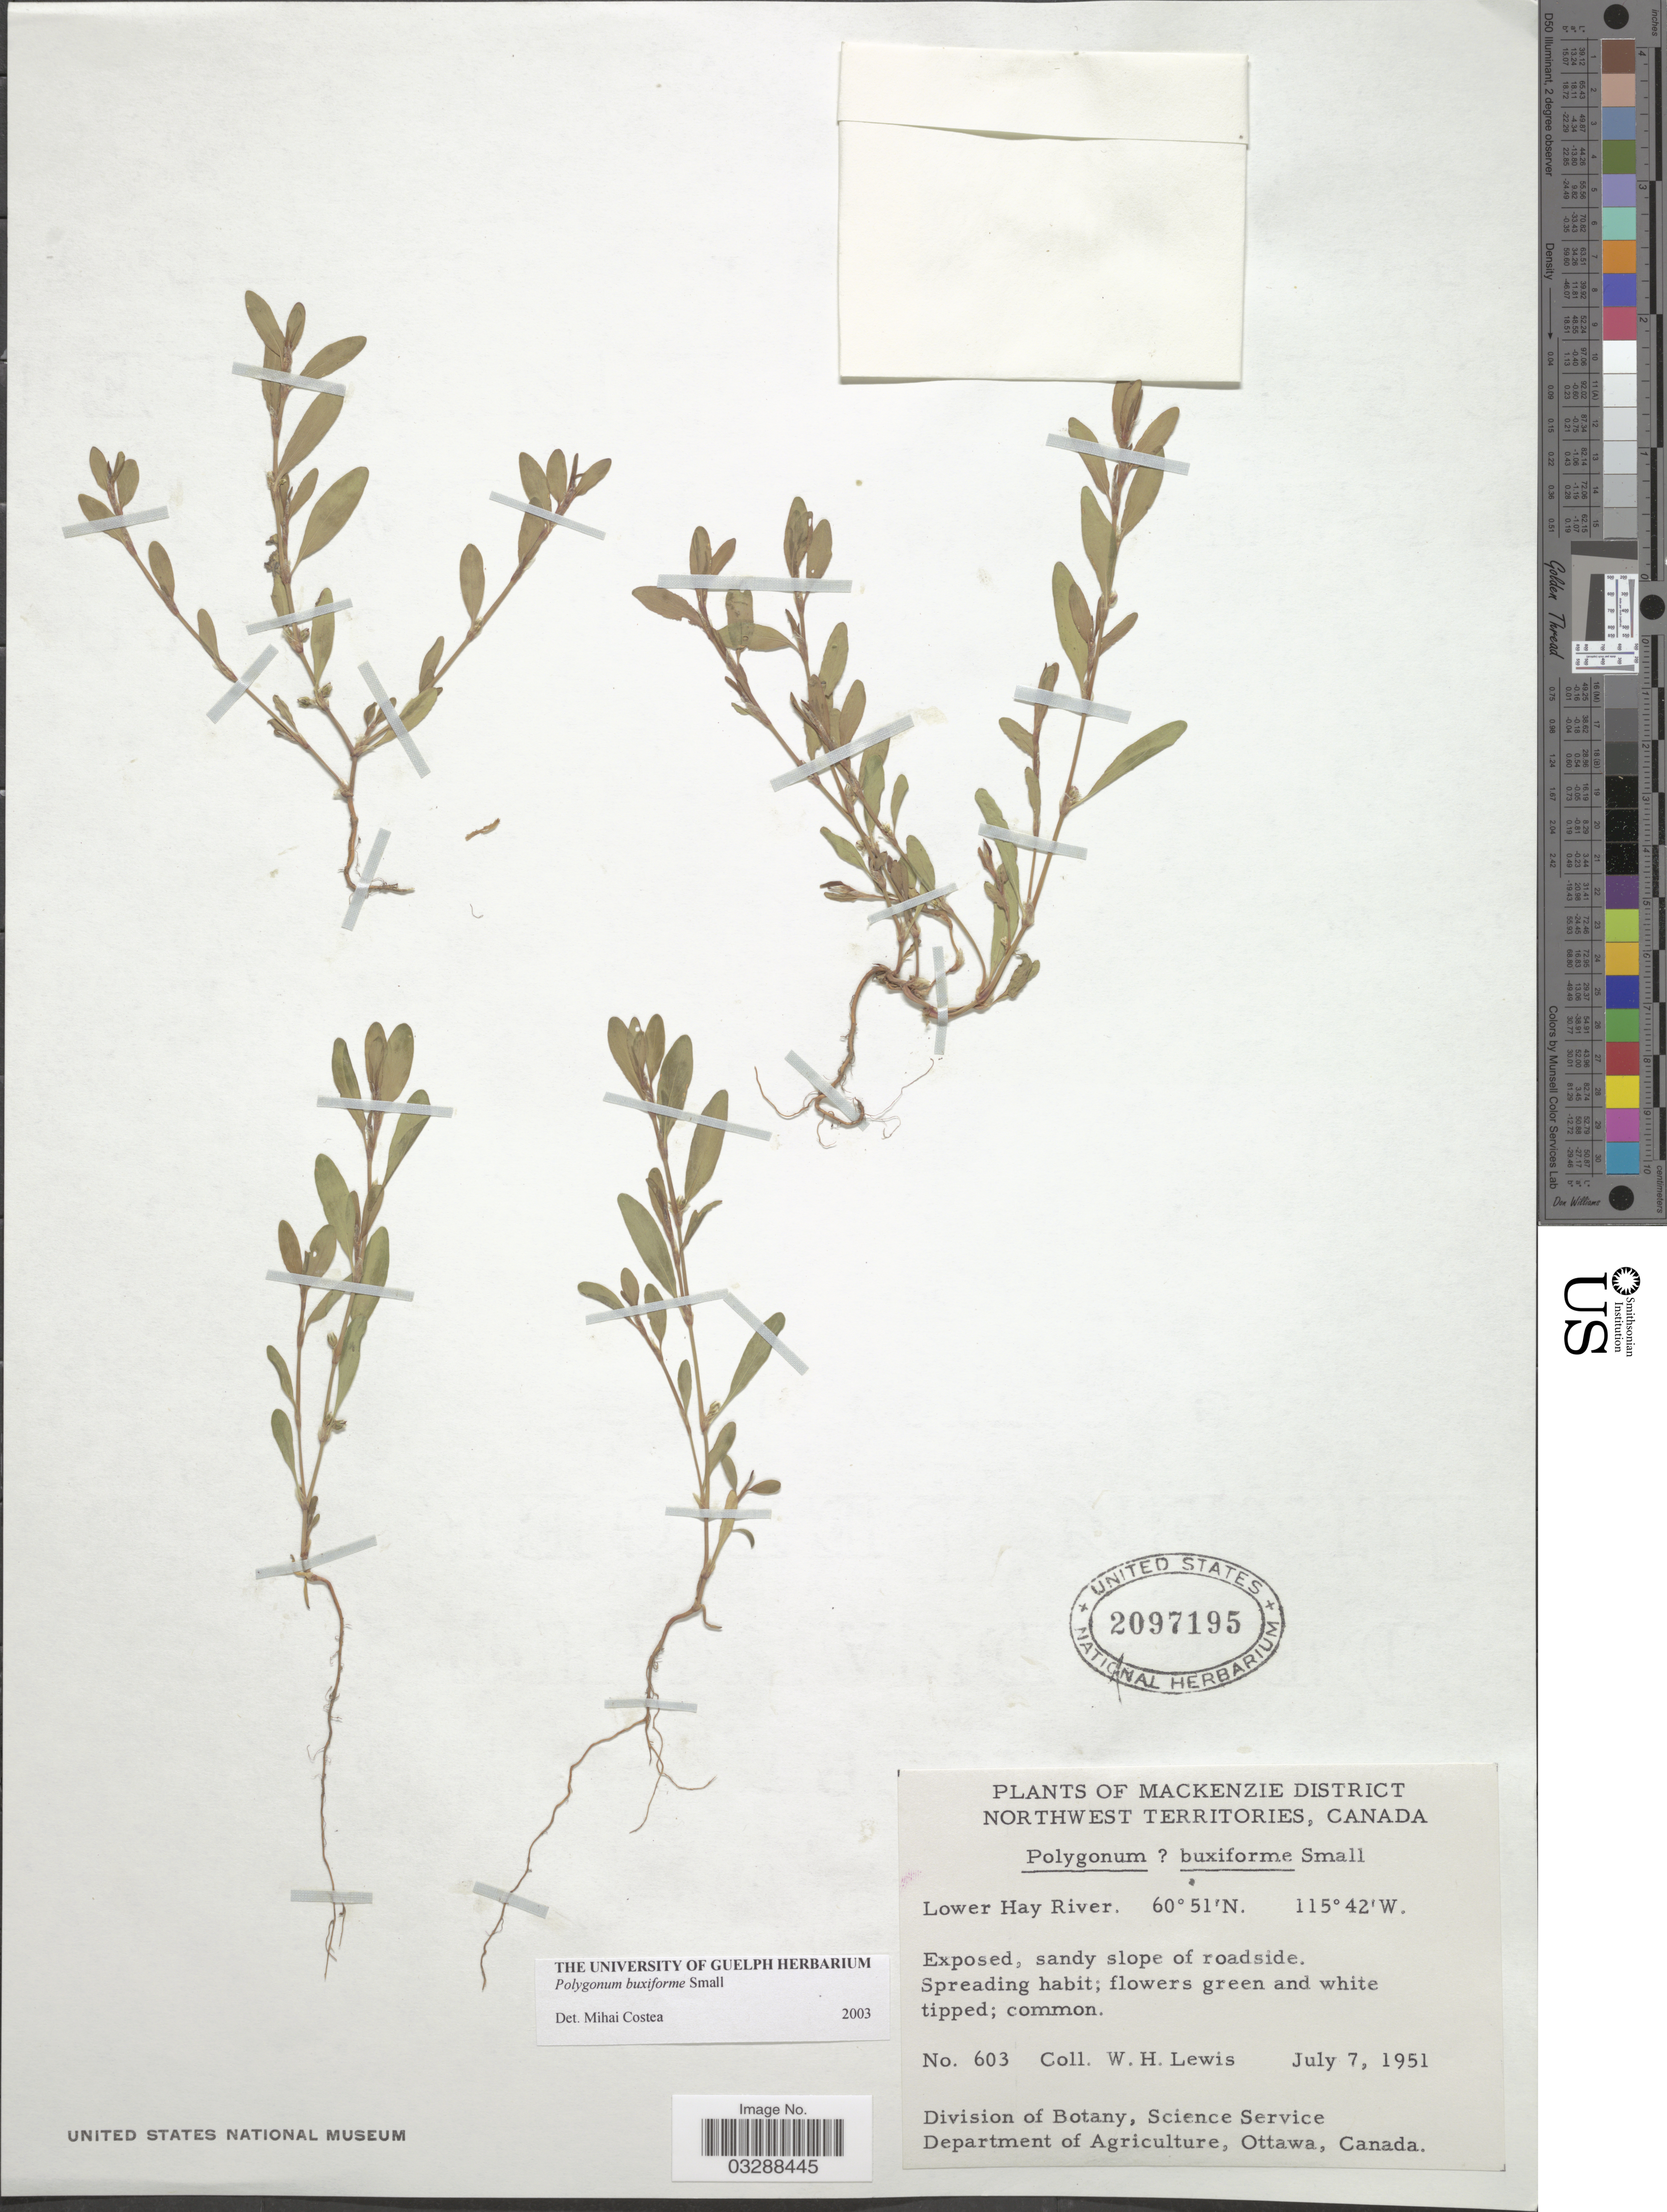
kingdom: Plantae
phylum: Tracheophyta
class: Magnoliopsida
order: Caryophyllales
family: Polygonaceae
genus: Polygonum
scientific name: Polygonum buxiforme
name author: Small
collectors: W. H. Lewis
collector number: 603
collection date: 1951-07-07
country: Canada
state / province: Northwest Territories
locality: Mackenzie District, Lower Hay River.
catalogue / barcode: US 2097195